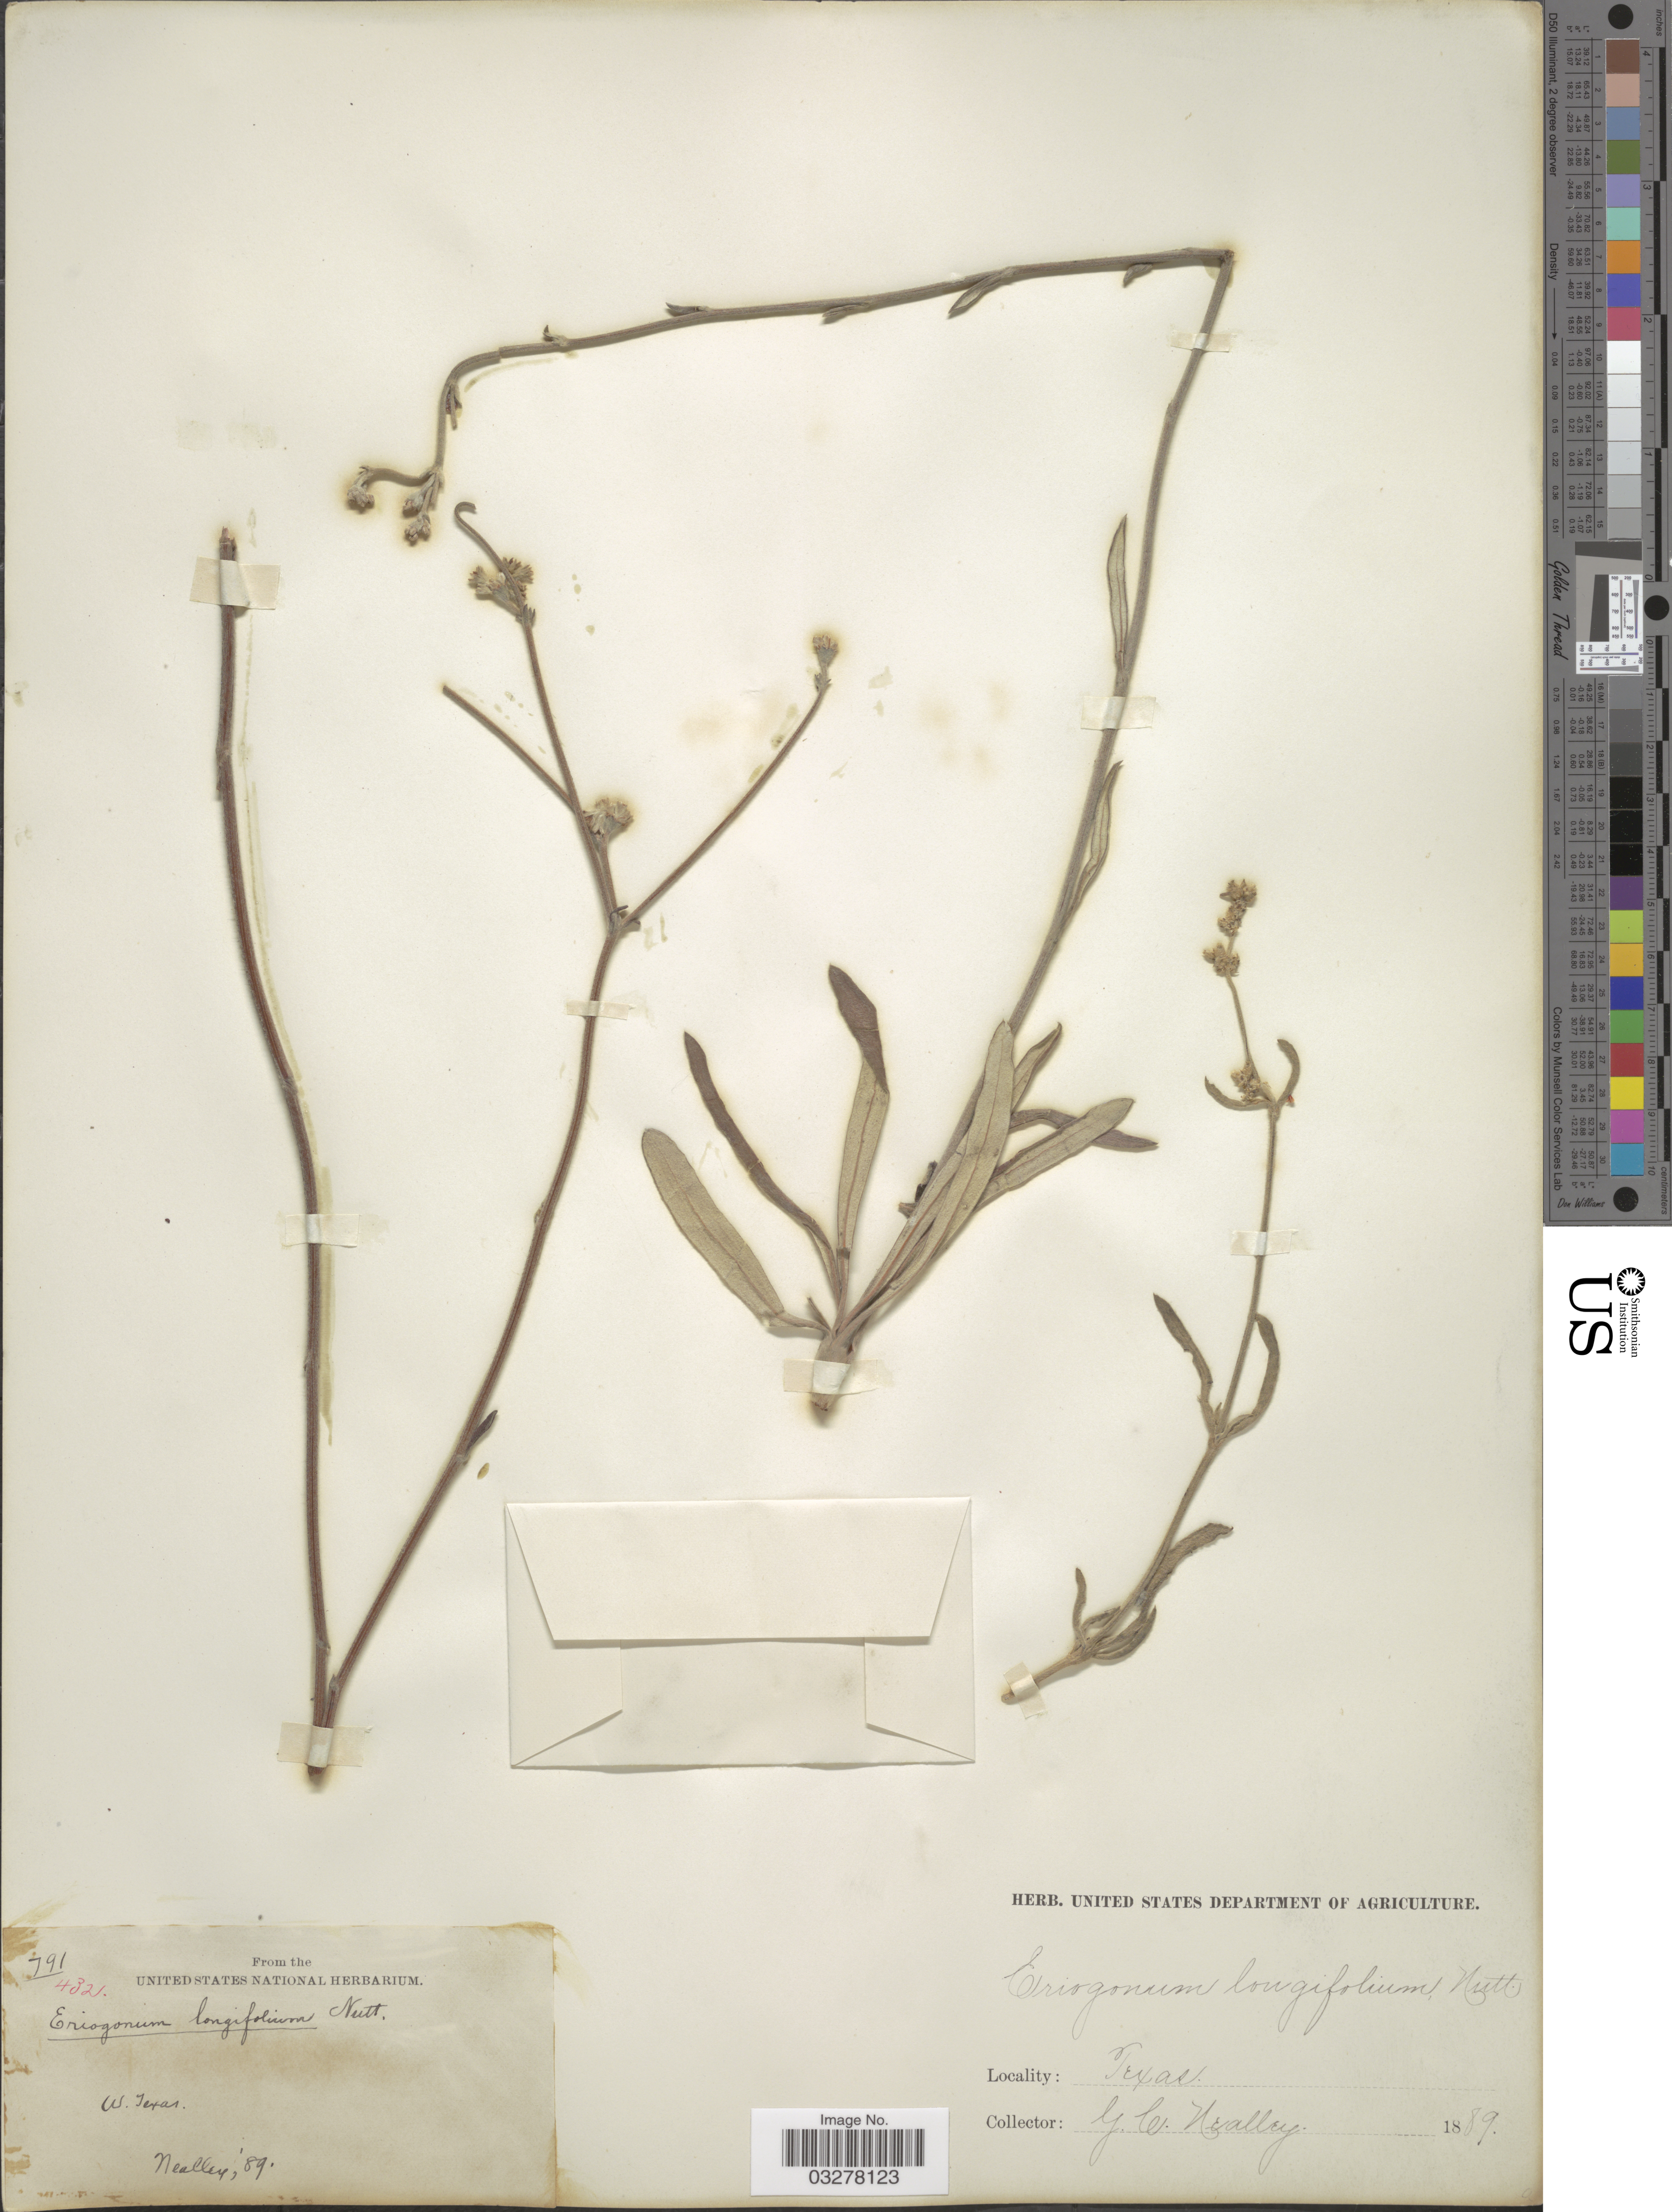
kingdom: Plantae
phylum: Tracheophyta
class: Magnoliopsida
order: Caryophyllales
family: Polygonaceae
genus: Eriogonum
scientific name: Eriogonum longifolium var. lindheimeri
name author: Gand.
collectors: G. C. Nealley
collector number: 791/432?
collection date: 1889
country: United States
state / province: Texas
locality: W. Texas.